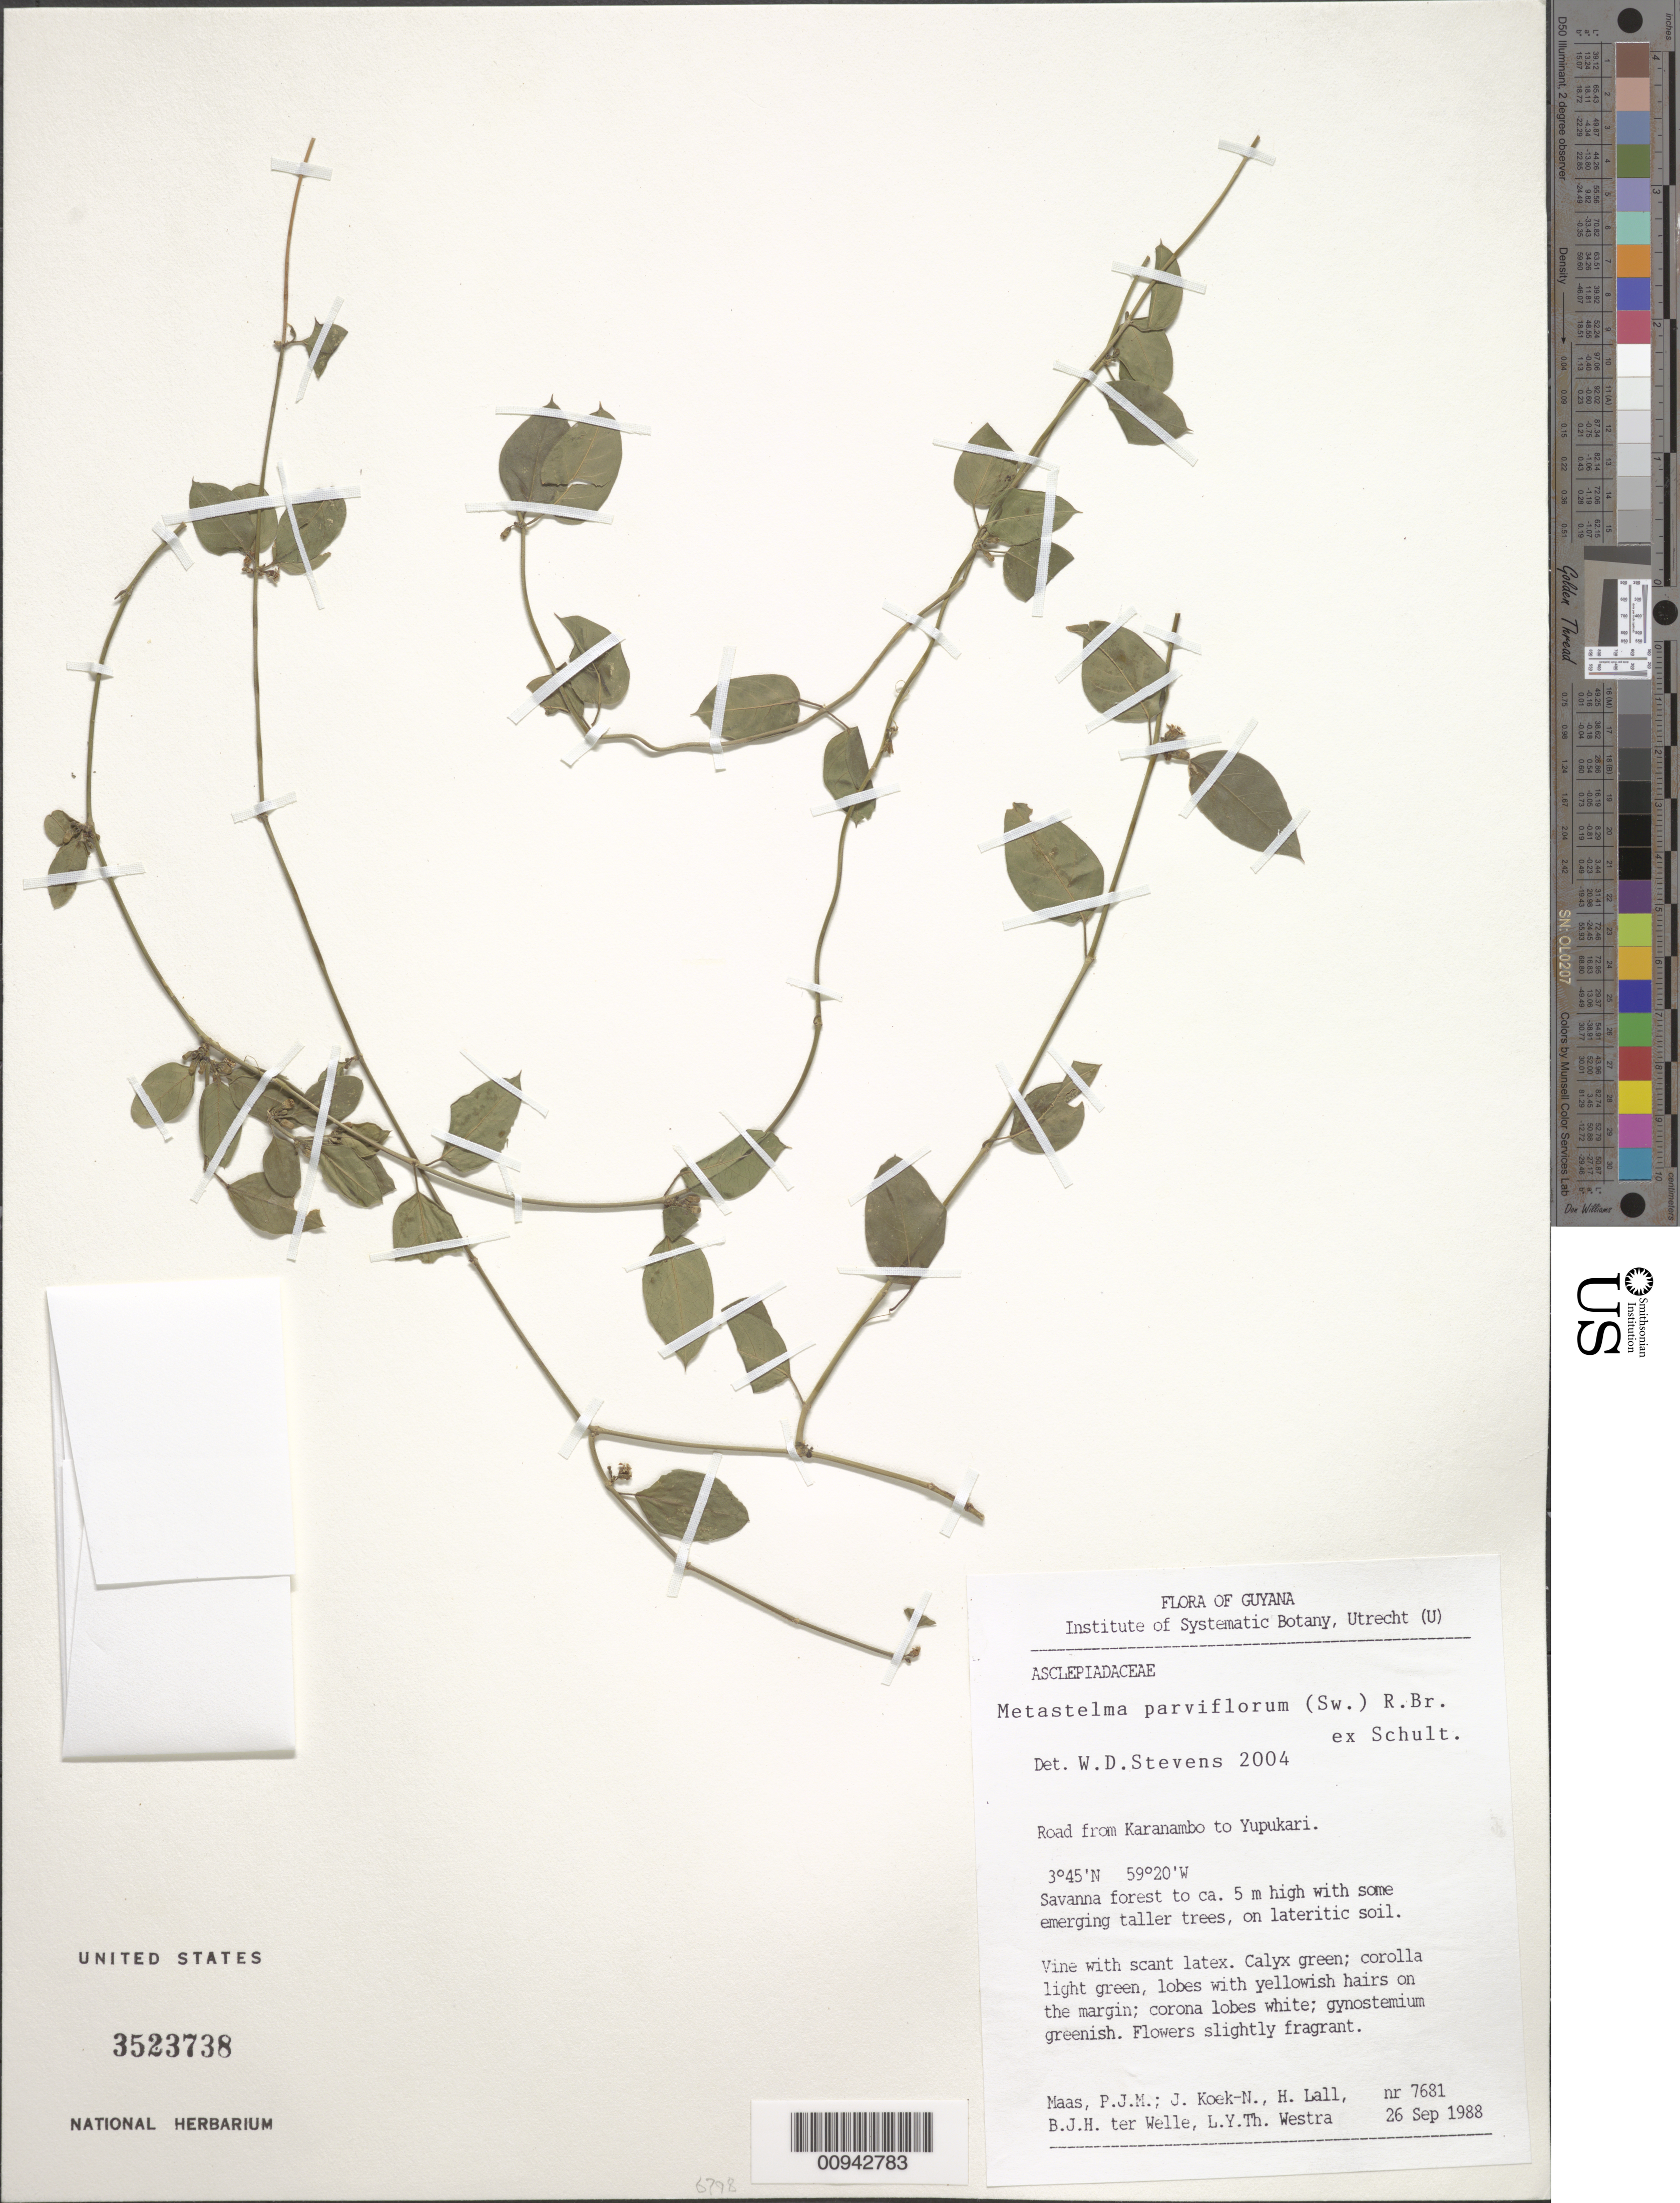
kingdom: Plantae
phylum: Tracheophyta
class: Magnoliopsida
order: Gentianales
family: Apocynaceae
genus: Metastelma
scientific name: Metastelma parviflorum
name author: (Sw.) Schult.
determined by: Stevens, W. Douglas, Missouri Botanical Garden (MO)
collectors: P. Maas, J. Koek-Noorman, H. Lall, B. Welle & L. Y. T. Westra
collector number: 7481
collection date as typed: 26-Sep-88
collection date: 1988-09-26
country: Guyana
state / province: U. Takutu-U. Essequibo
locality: Karanambo, road to Yupukari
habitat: Savanna forest to ca. 5m high with some emerging taller trees, on lateritic soil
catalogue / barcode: US 3523738